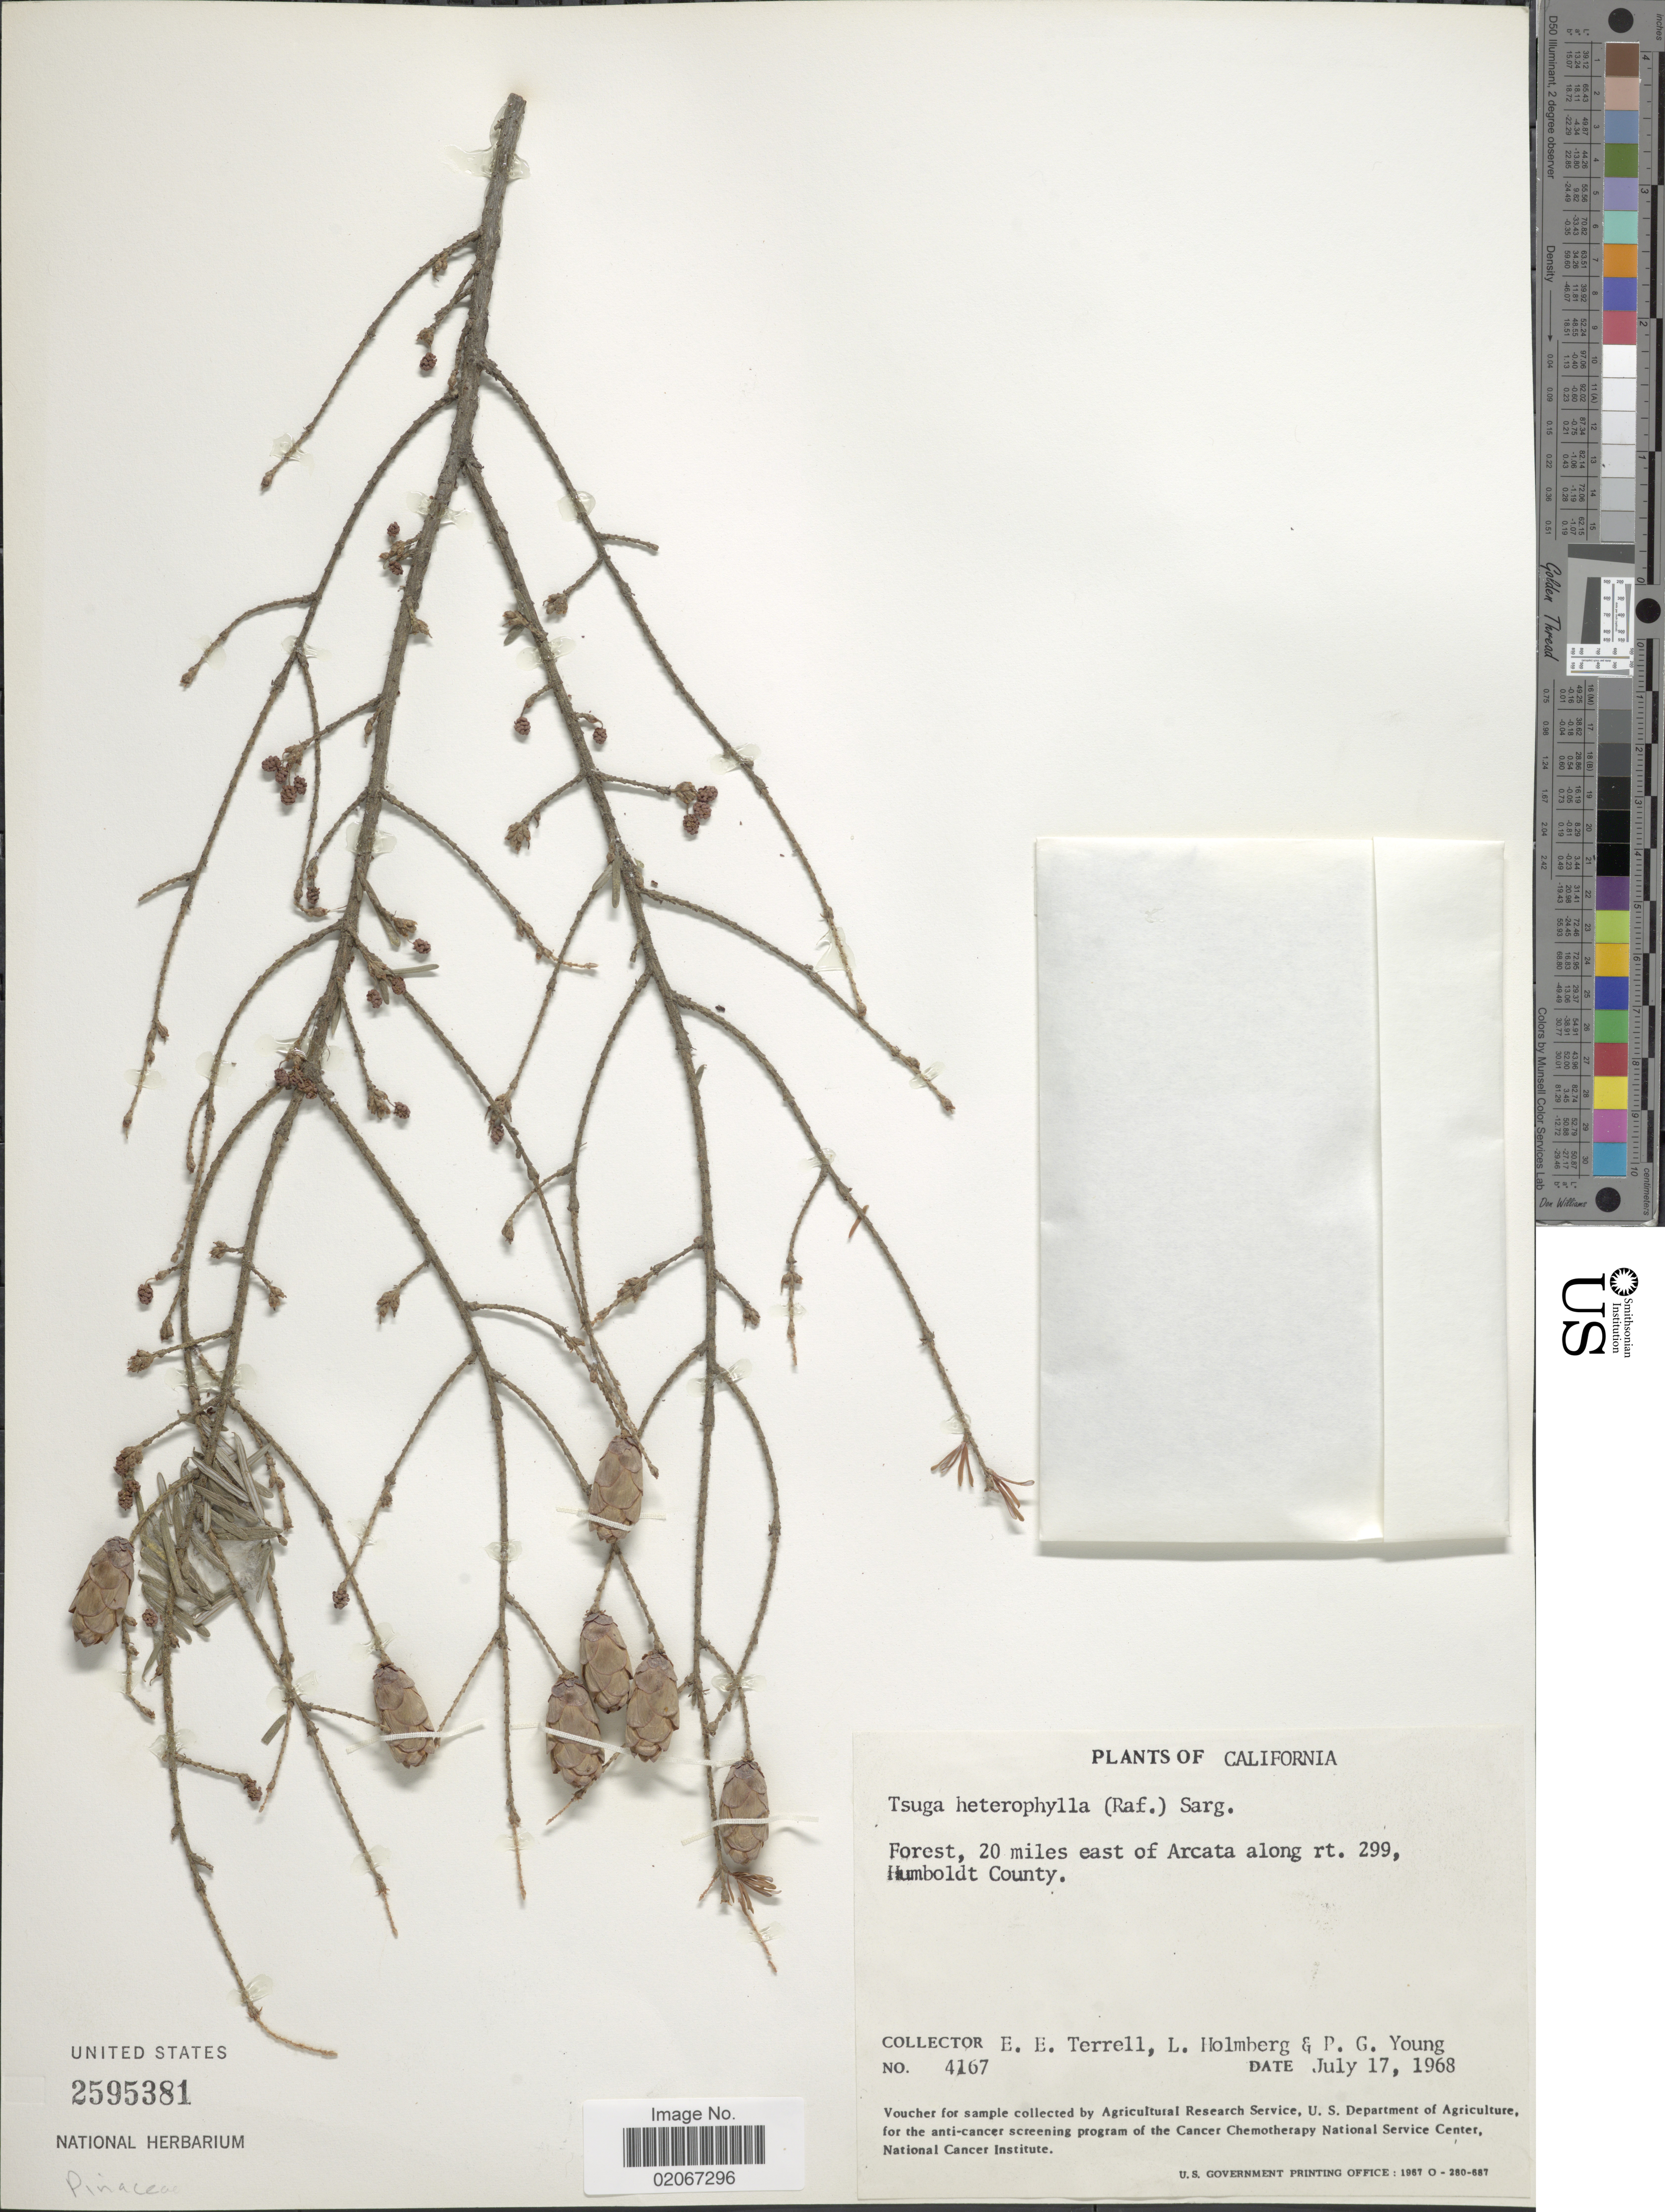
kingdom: Plantae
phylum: Tracheophyta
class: Pinopsida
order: Pinales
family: Pinaceae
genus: Tsuga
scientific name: Tsuga heterophylla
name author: (Raf.) Sarg.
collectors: E. E. Terrell, L. Holmberg & P. Young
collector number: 4167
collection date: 1968-07-17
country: United States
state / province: California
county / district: Humboldt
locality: Forest, 20 miles east of Arcata along rt. 299, Humboldt County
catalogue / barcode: US 2595381